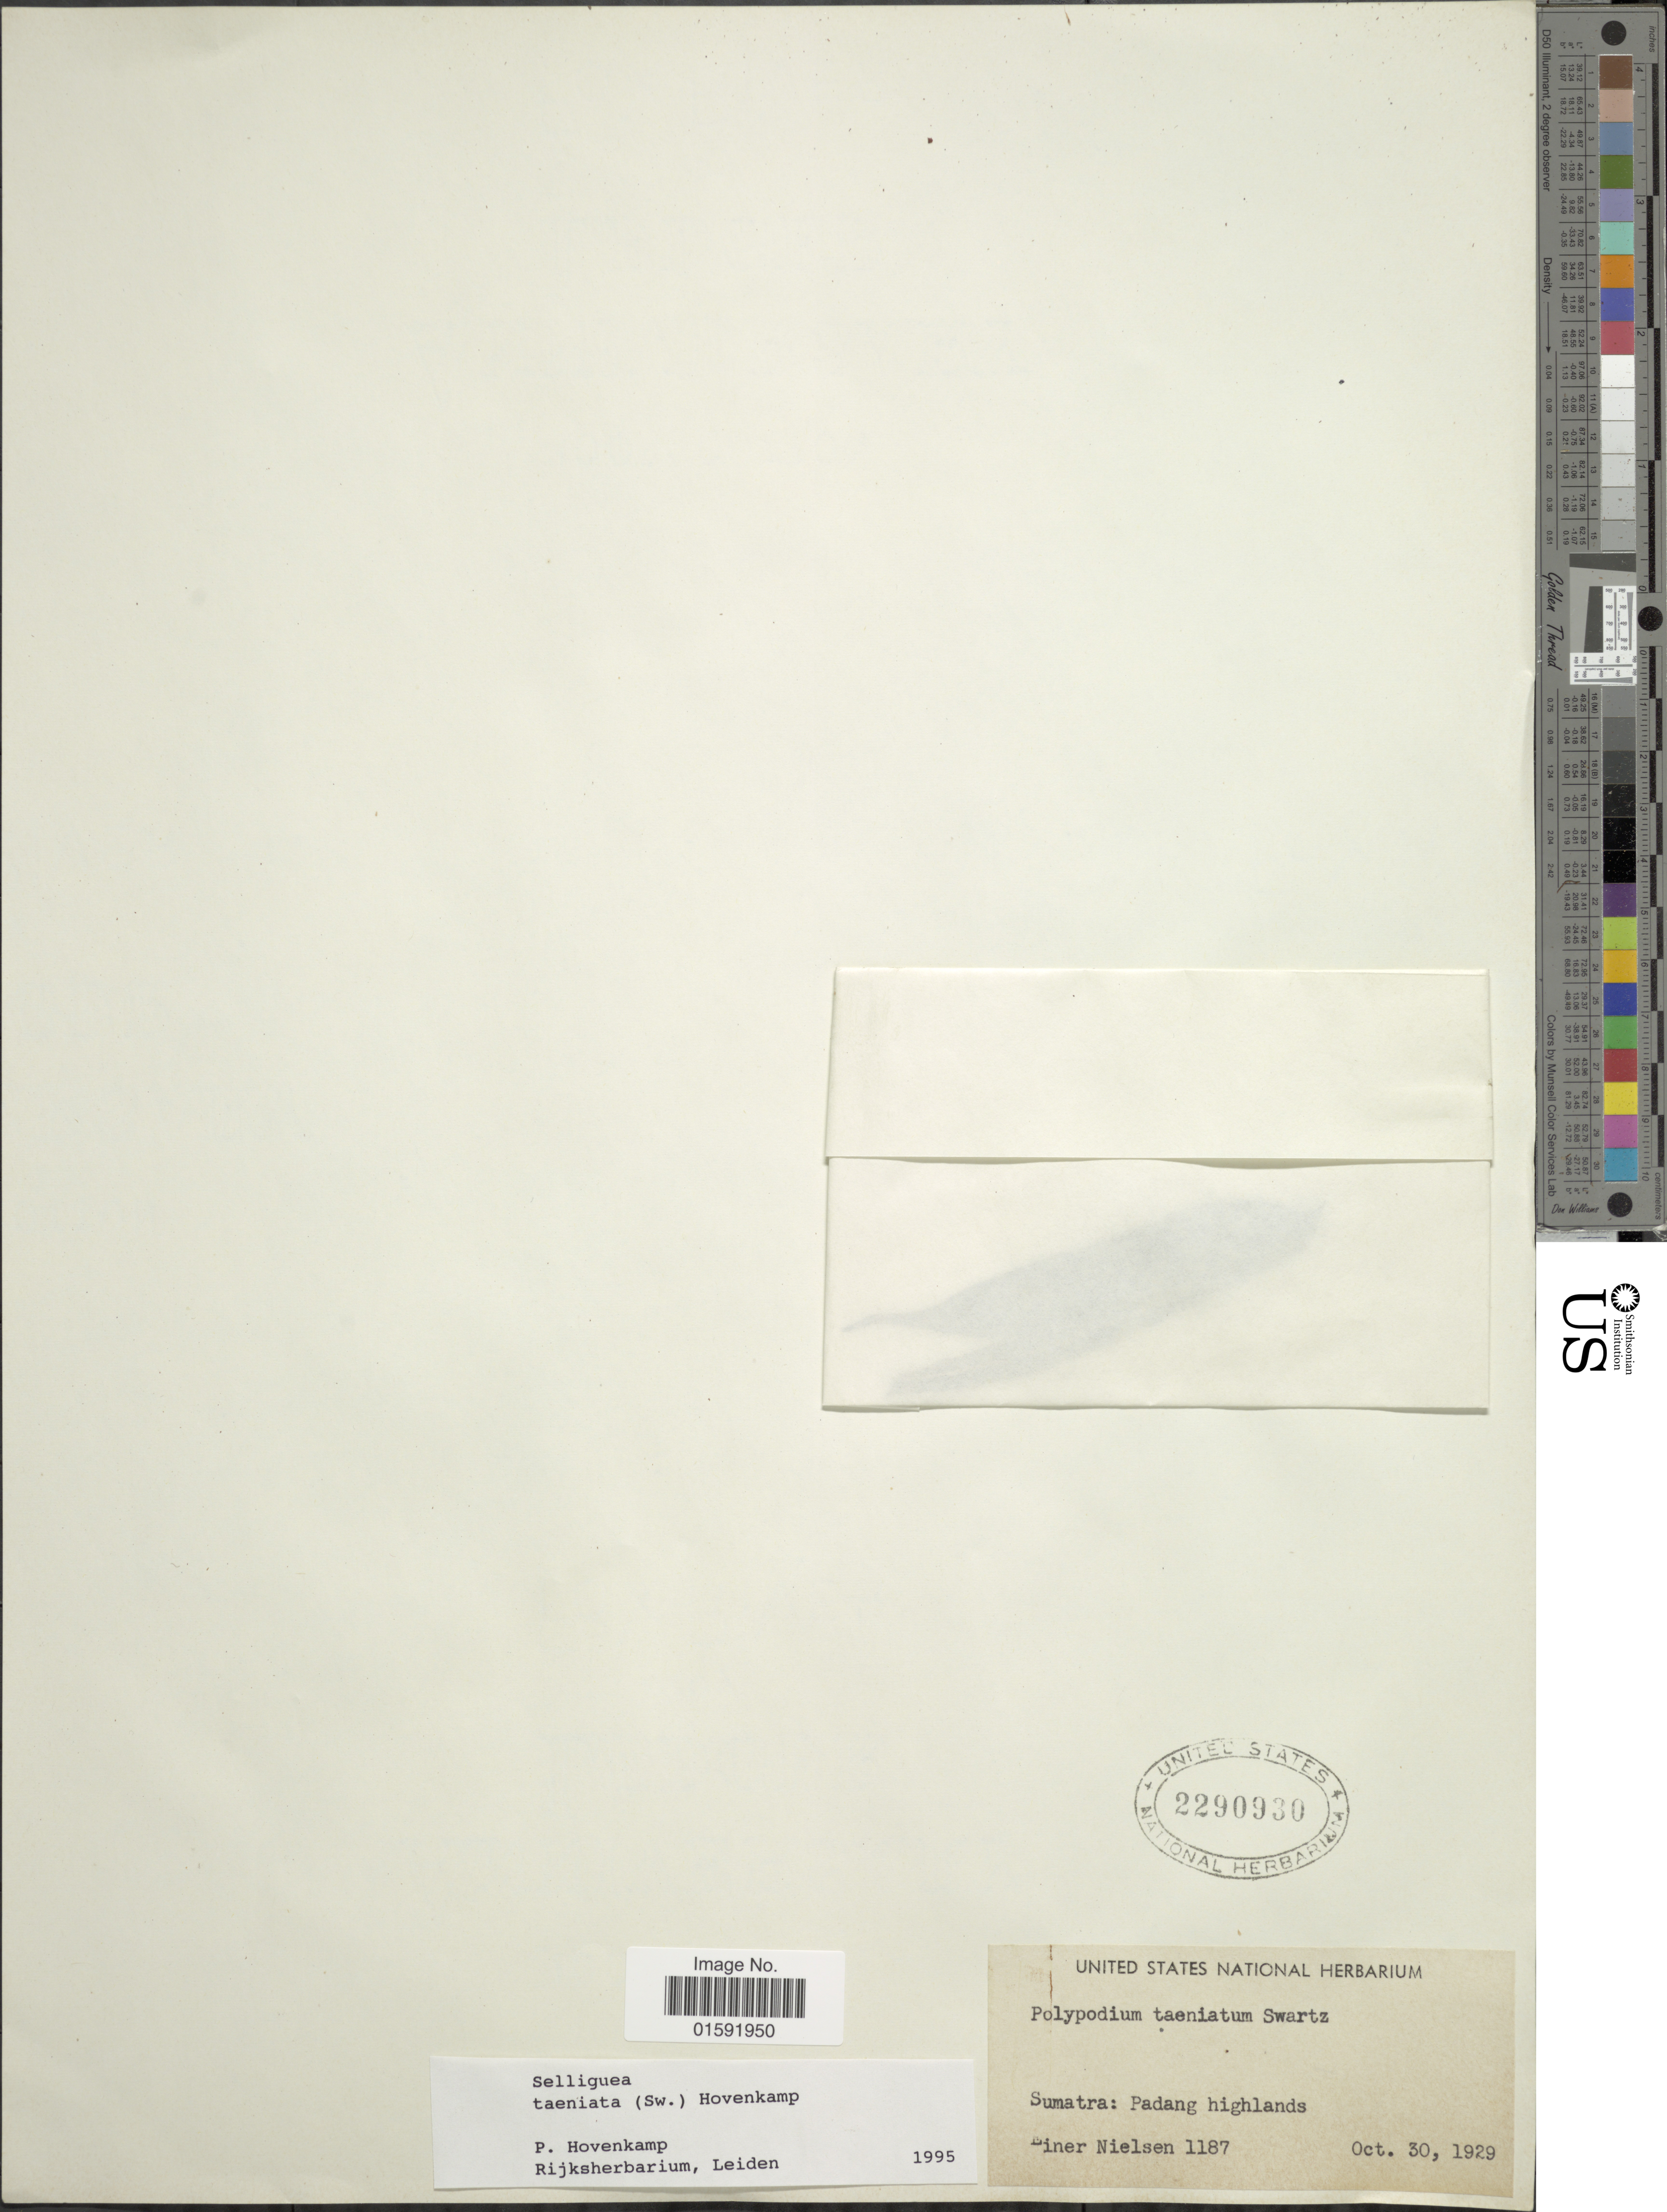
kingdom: Plantae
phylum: Tracheophyta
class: Polypodiopsida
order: Polypodiales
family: Polypodiaceae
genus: Selliguea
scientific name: Selliguea taeniata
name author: Parris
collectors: E. Nielsen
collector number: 1187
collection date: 1929-10-30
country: Indonesia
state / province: Sumatra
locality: Padang highlands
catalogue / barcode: US 2290930